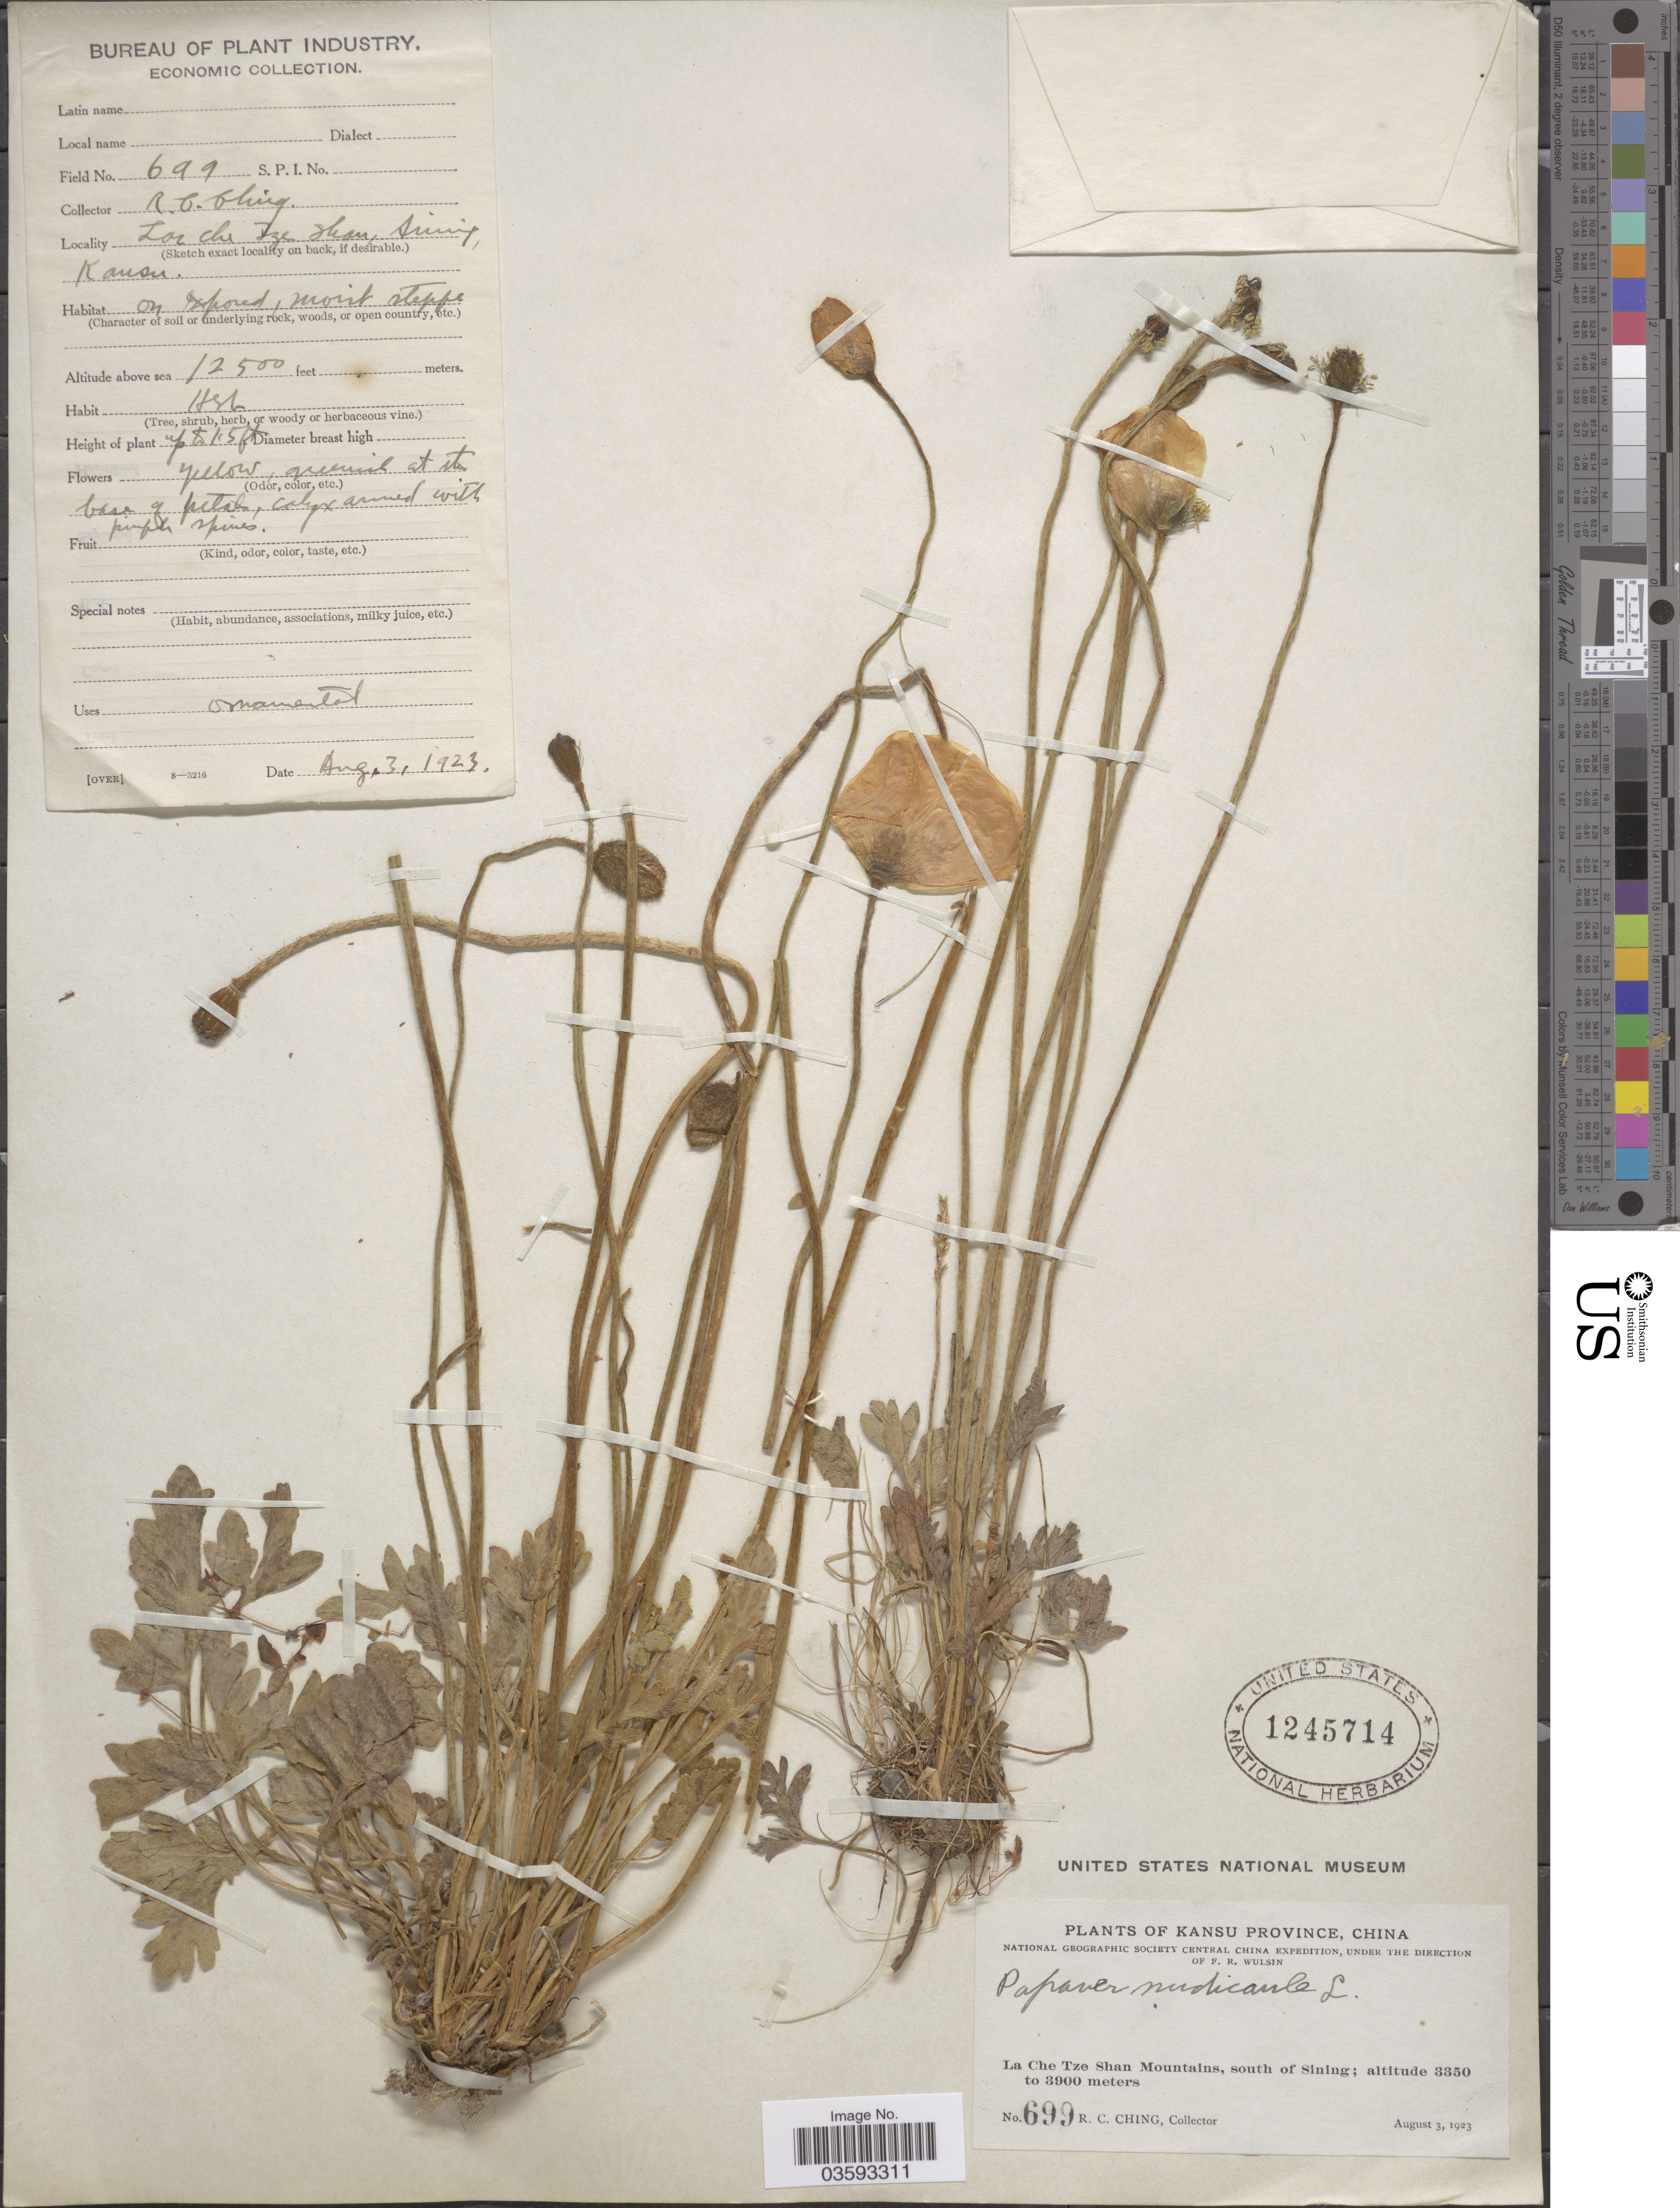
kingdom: Plantae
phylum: Tracheophyta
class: Magnoliopsida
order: Ranunculales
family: Papaveraceae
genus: Papaver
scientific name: Papaver nudicaule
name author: L.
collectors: R. C. Ching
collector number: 699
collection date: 1923-08-03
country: China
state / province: Gansu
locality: Kansu Province. La Che Tze Shan Mountains, south of Sining.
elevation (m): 3810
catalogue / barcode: US 1245714